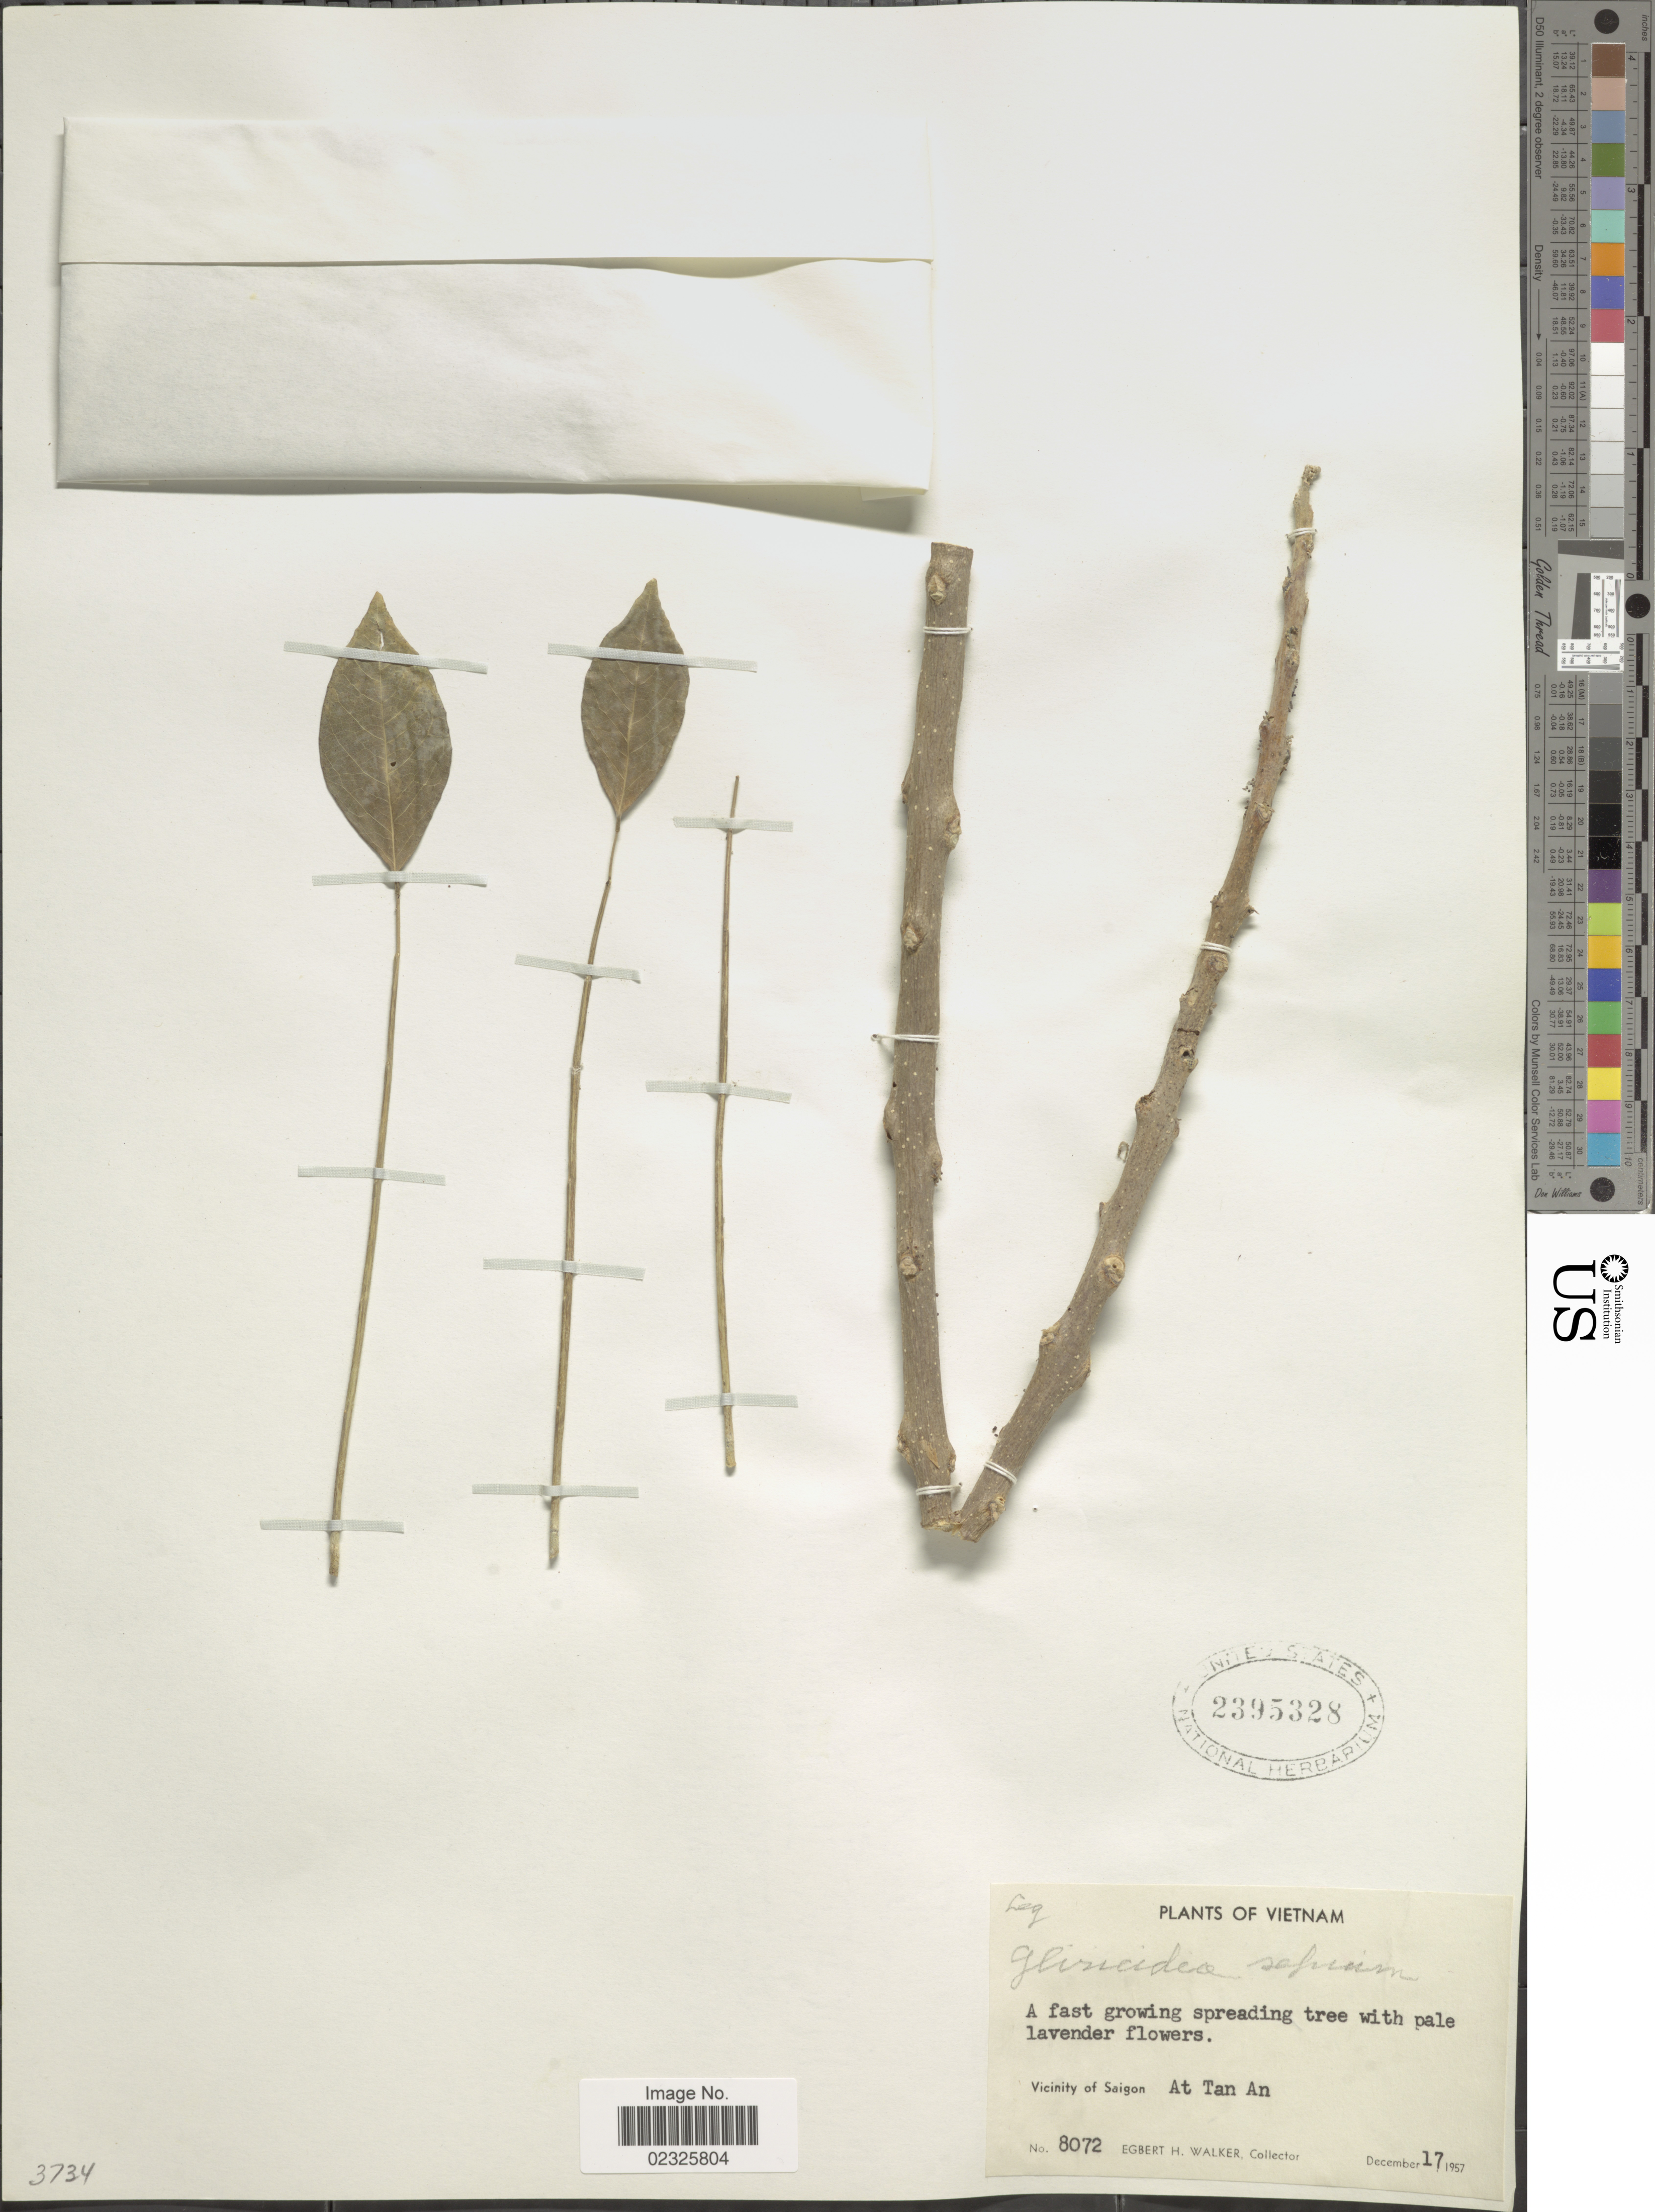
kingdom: Plantae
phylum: Tracheophyta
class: Magnoliopsida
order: Fabales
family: Fabaceae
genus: Gliricidia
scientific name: Gliricidia sepium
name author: (Jacq.) Kunth ex Walp.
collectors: E. H. Walker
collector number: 8072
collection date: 1957-12-17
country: Vietnam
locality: Vicinity of Saigon, At Tan An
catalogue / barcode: US 2395328